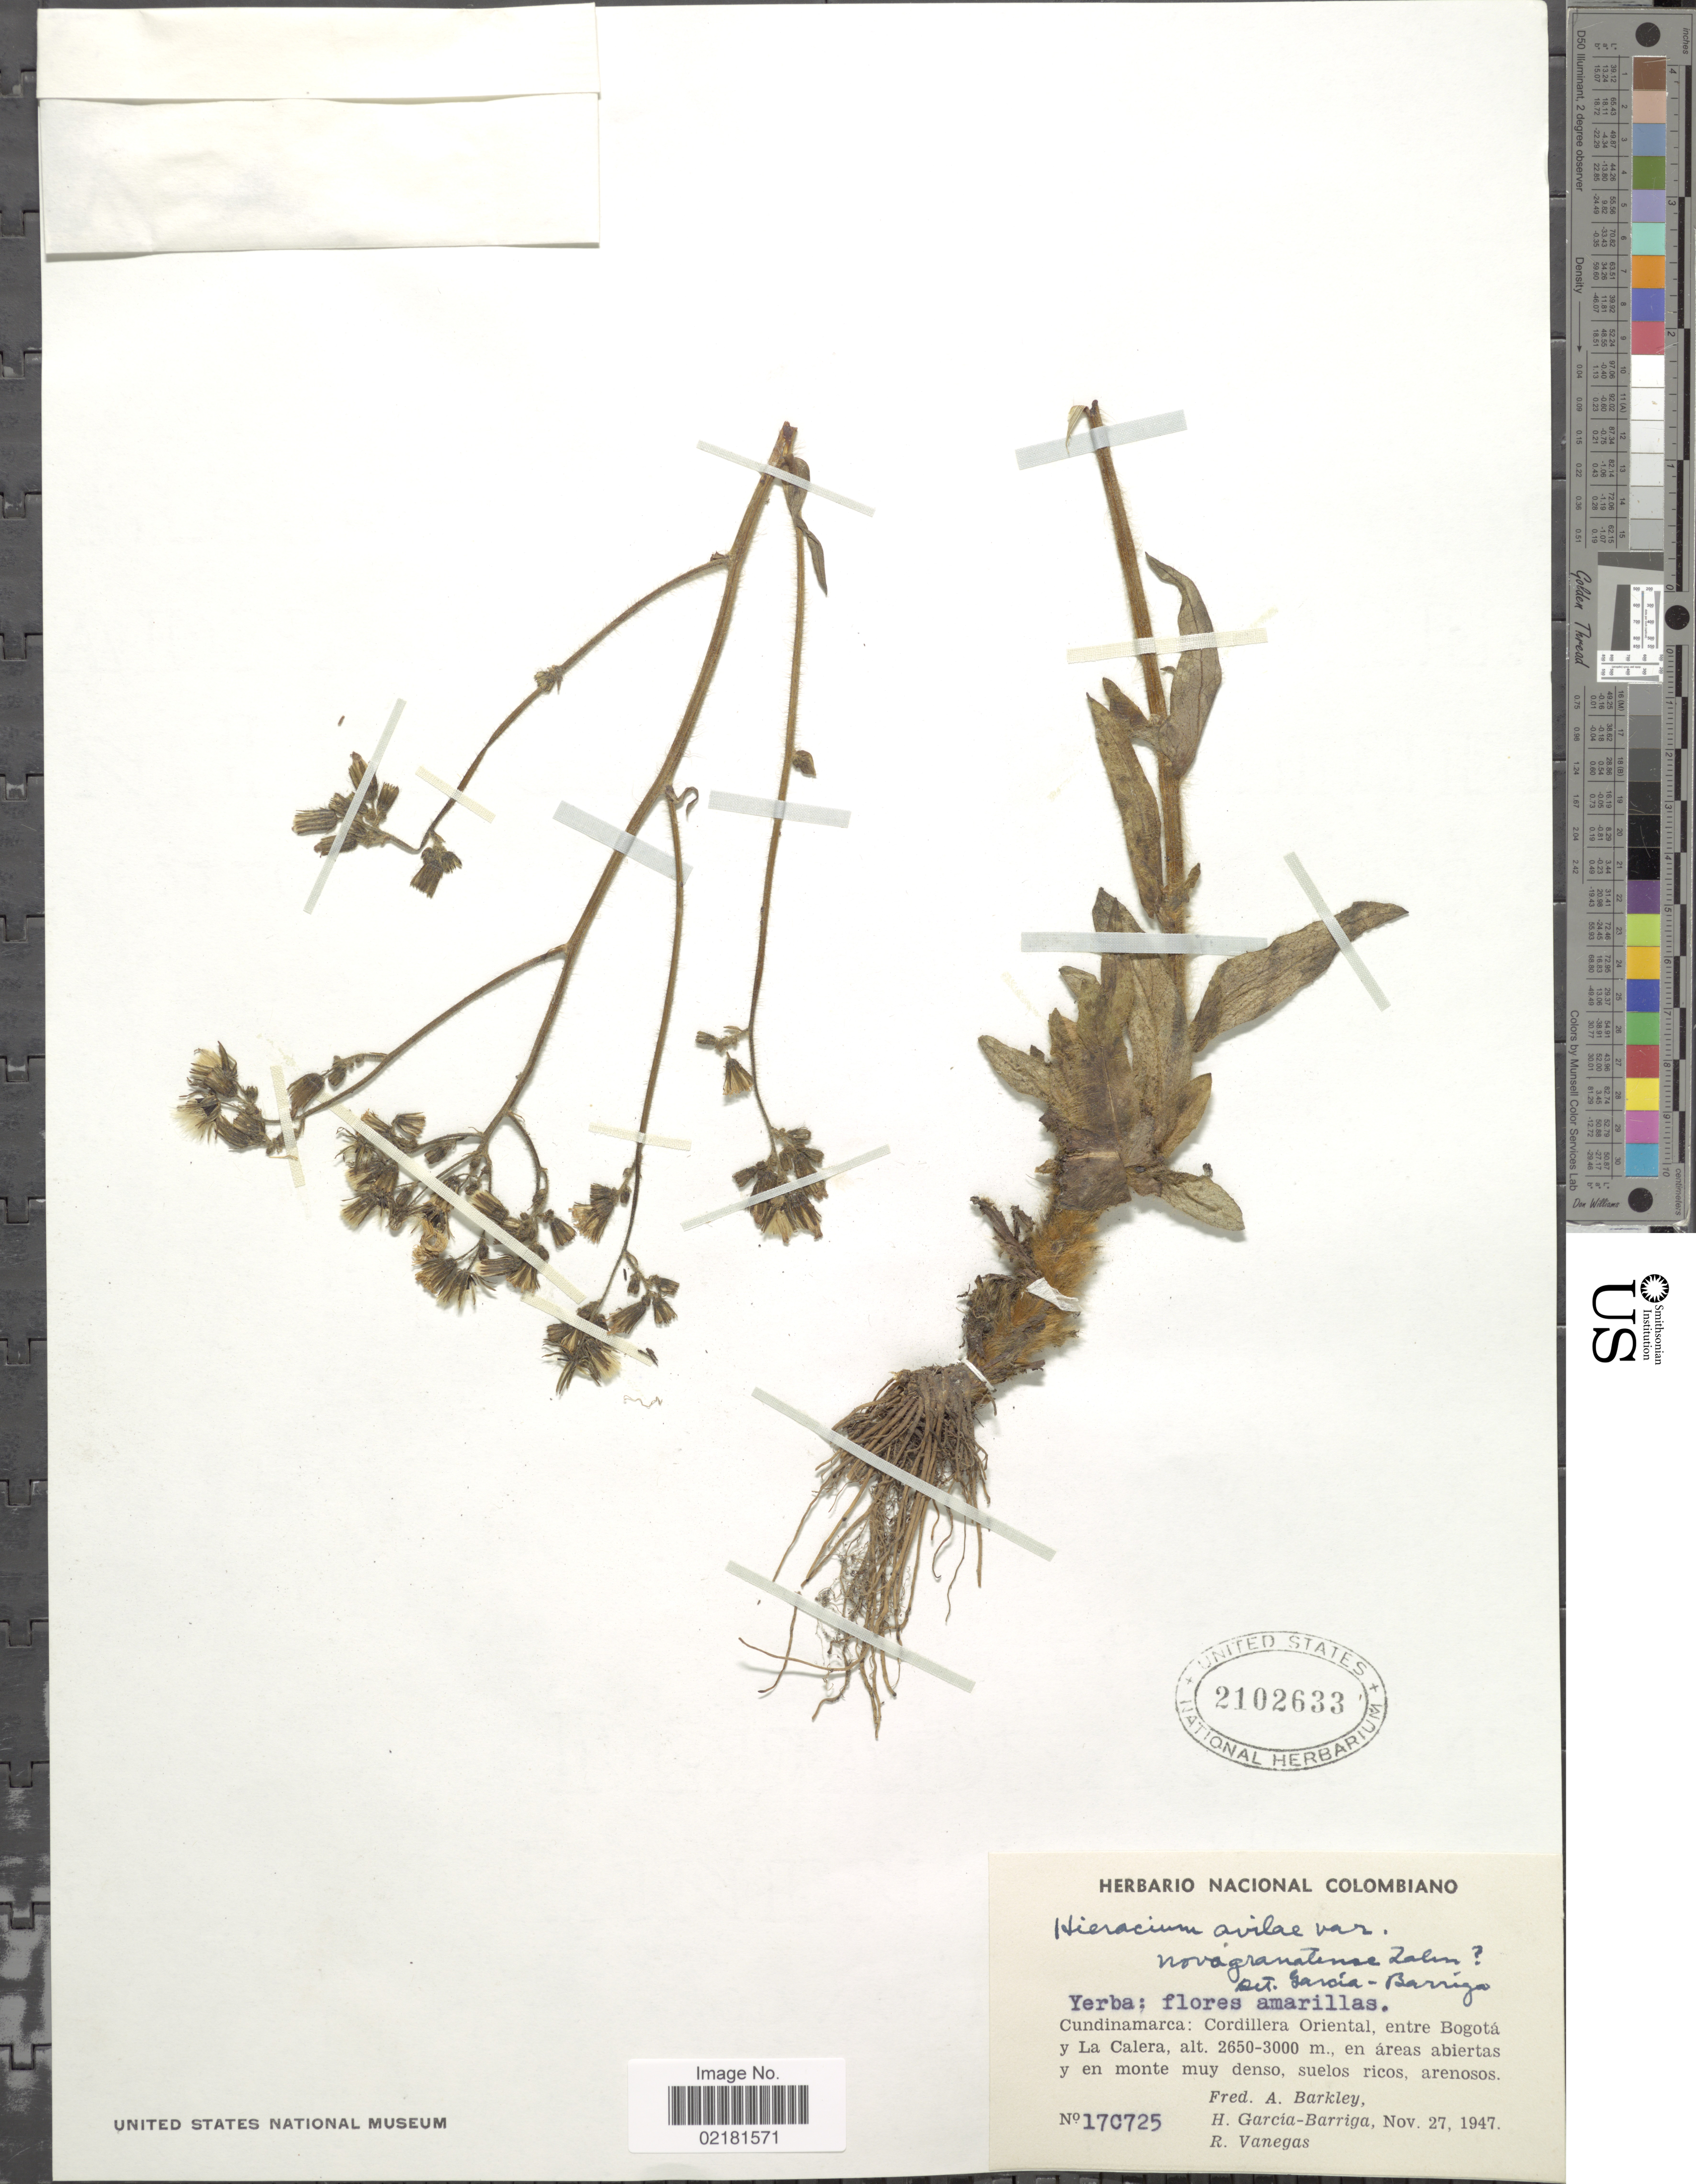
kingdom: Plantae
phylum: Tracheophyta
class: Magnoliopsida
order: Asterales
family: Asteraceae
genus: Hieracium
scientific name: Hieracium avilae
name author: Kunth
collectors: F. A. Barkley, H. García Barriga & R. Vanegas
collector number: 17C725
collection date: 1947-11-27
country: Colombia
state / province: Cundinamarca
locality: Cordillera Oriental, entre Bogota y La Calera, en areas abiertas y en monte muy denso, suelo ricosm arenosos.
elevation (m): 2650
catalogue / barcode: US 2102633